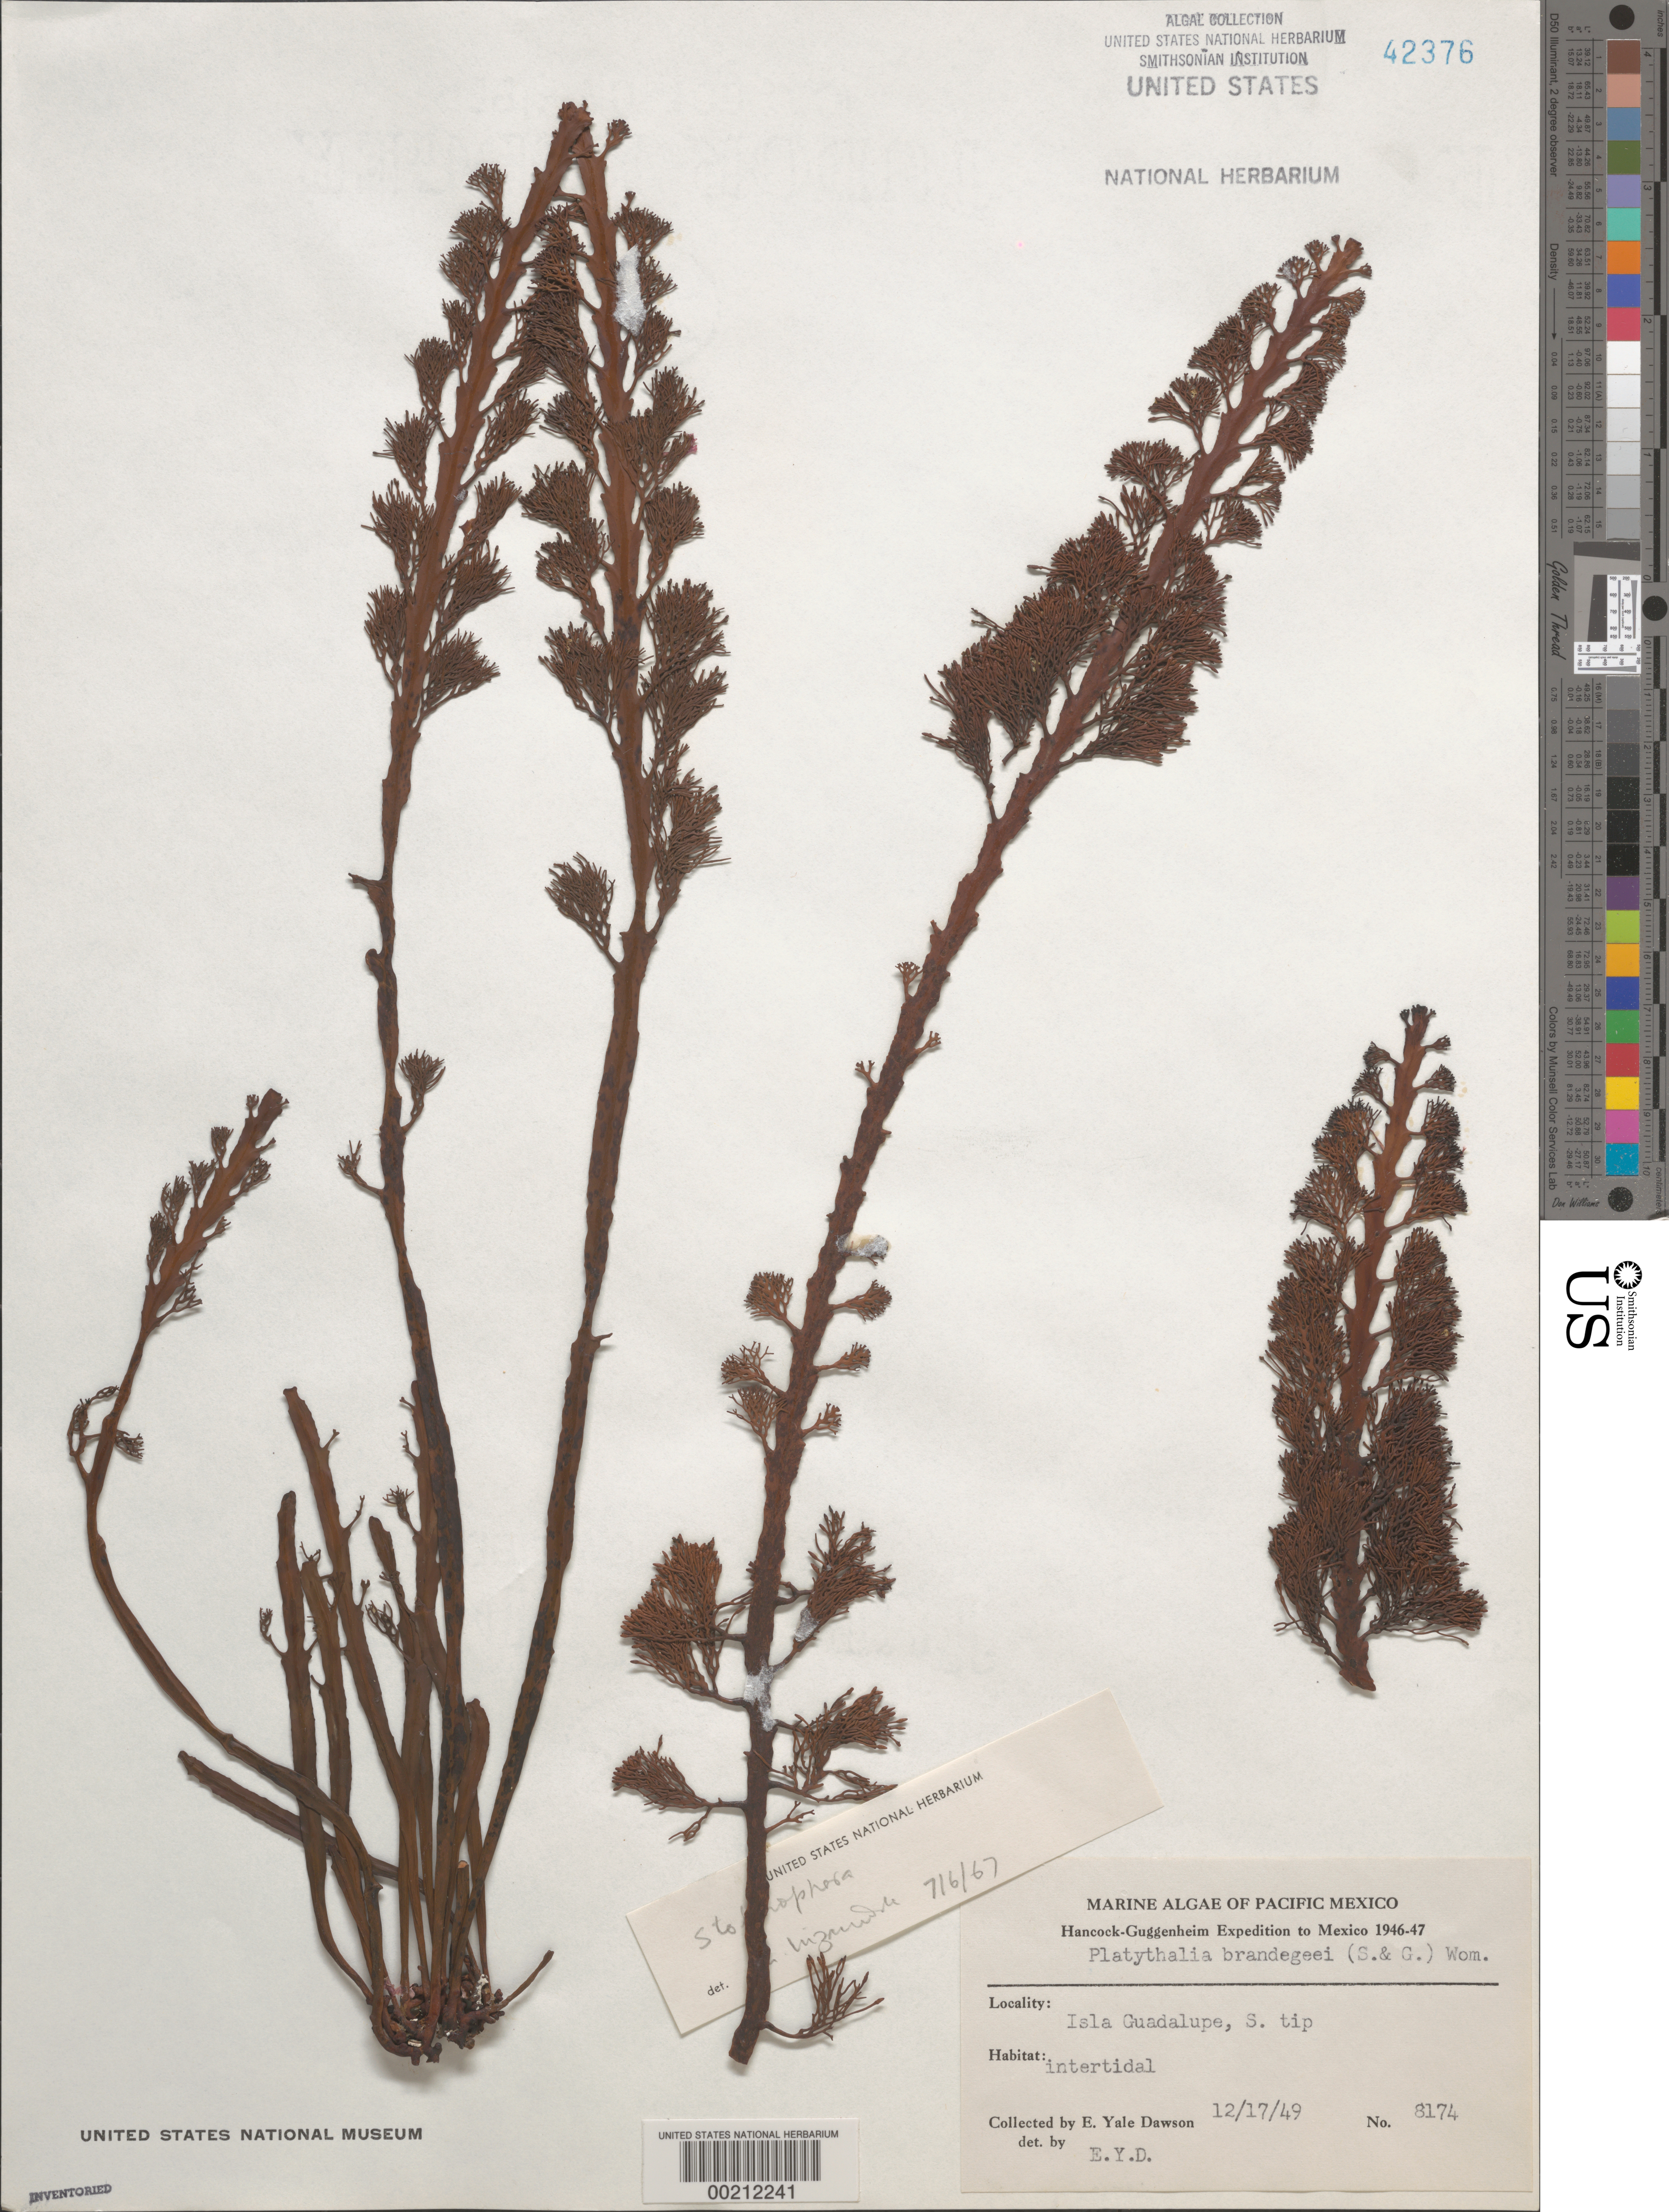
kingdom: Chromista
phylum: Ochrophyta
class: Phaeophyceae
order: Fucales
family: Sargassaceae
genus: Stolonophora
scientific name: Stolonophora brandegeei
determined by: Nizamuddin, M.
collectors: E. Y. Dawson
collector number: EYD 8174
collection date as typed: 17 December 1949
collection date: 1949-12-17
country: Mexico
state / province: Baja California Norte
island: Isla Guadalupe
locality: southern tip, Guadalupe island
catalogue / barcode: US 42376